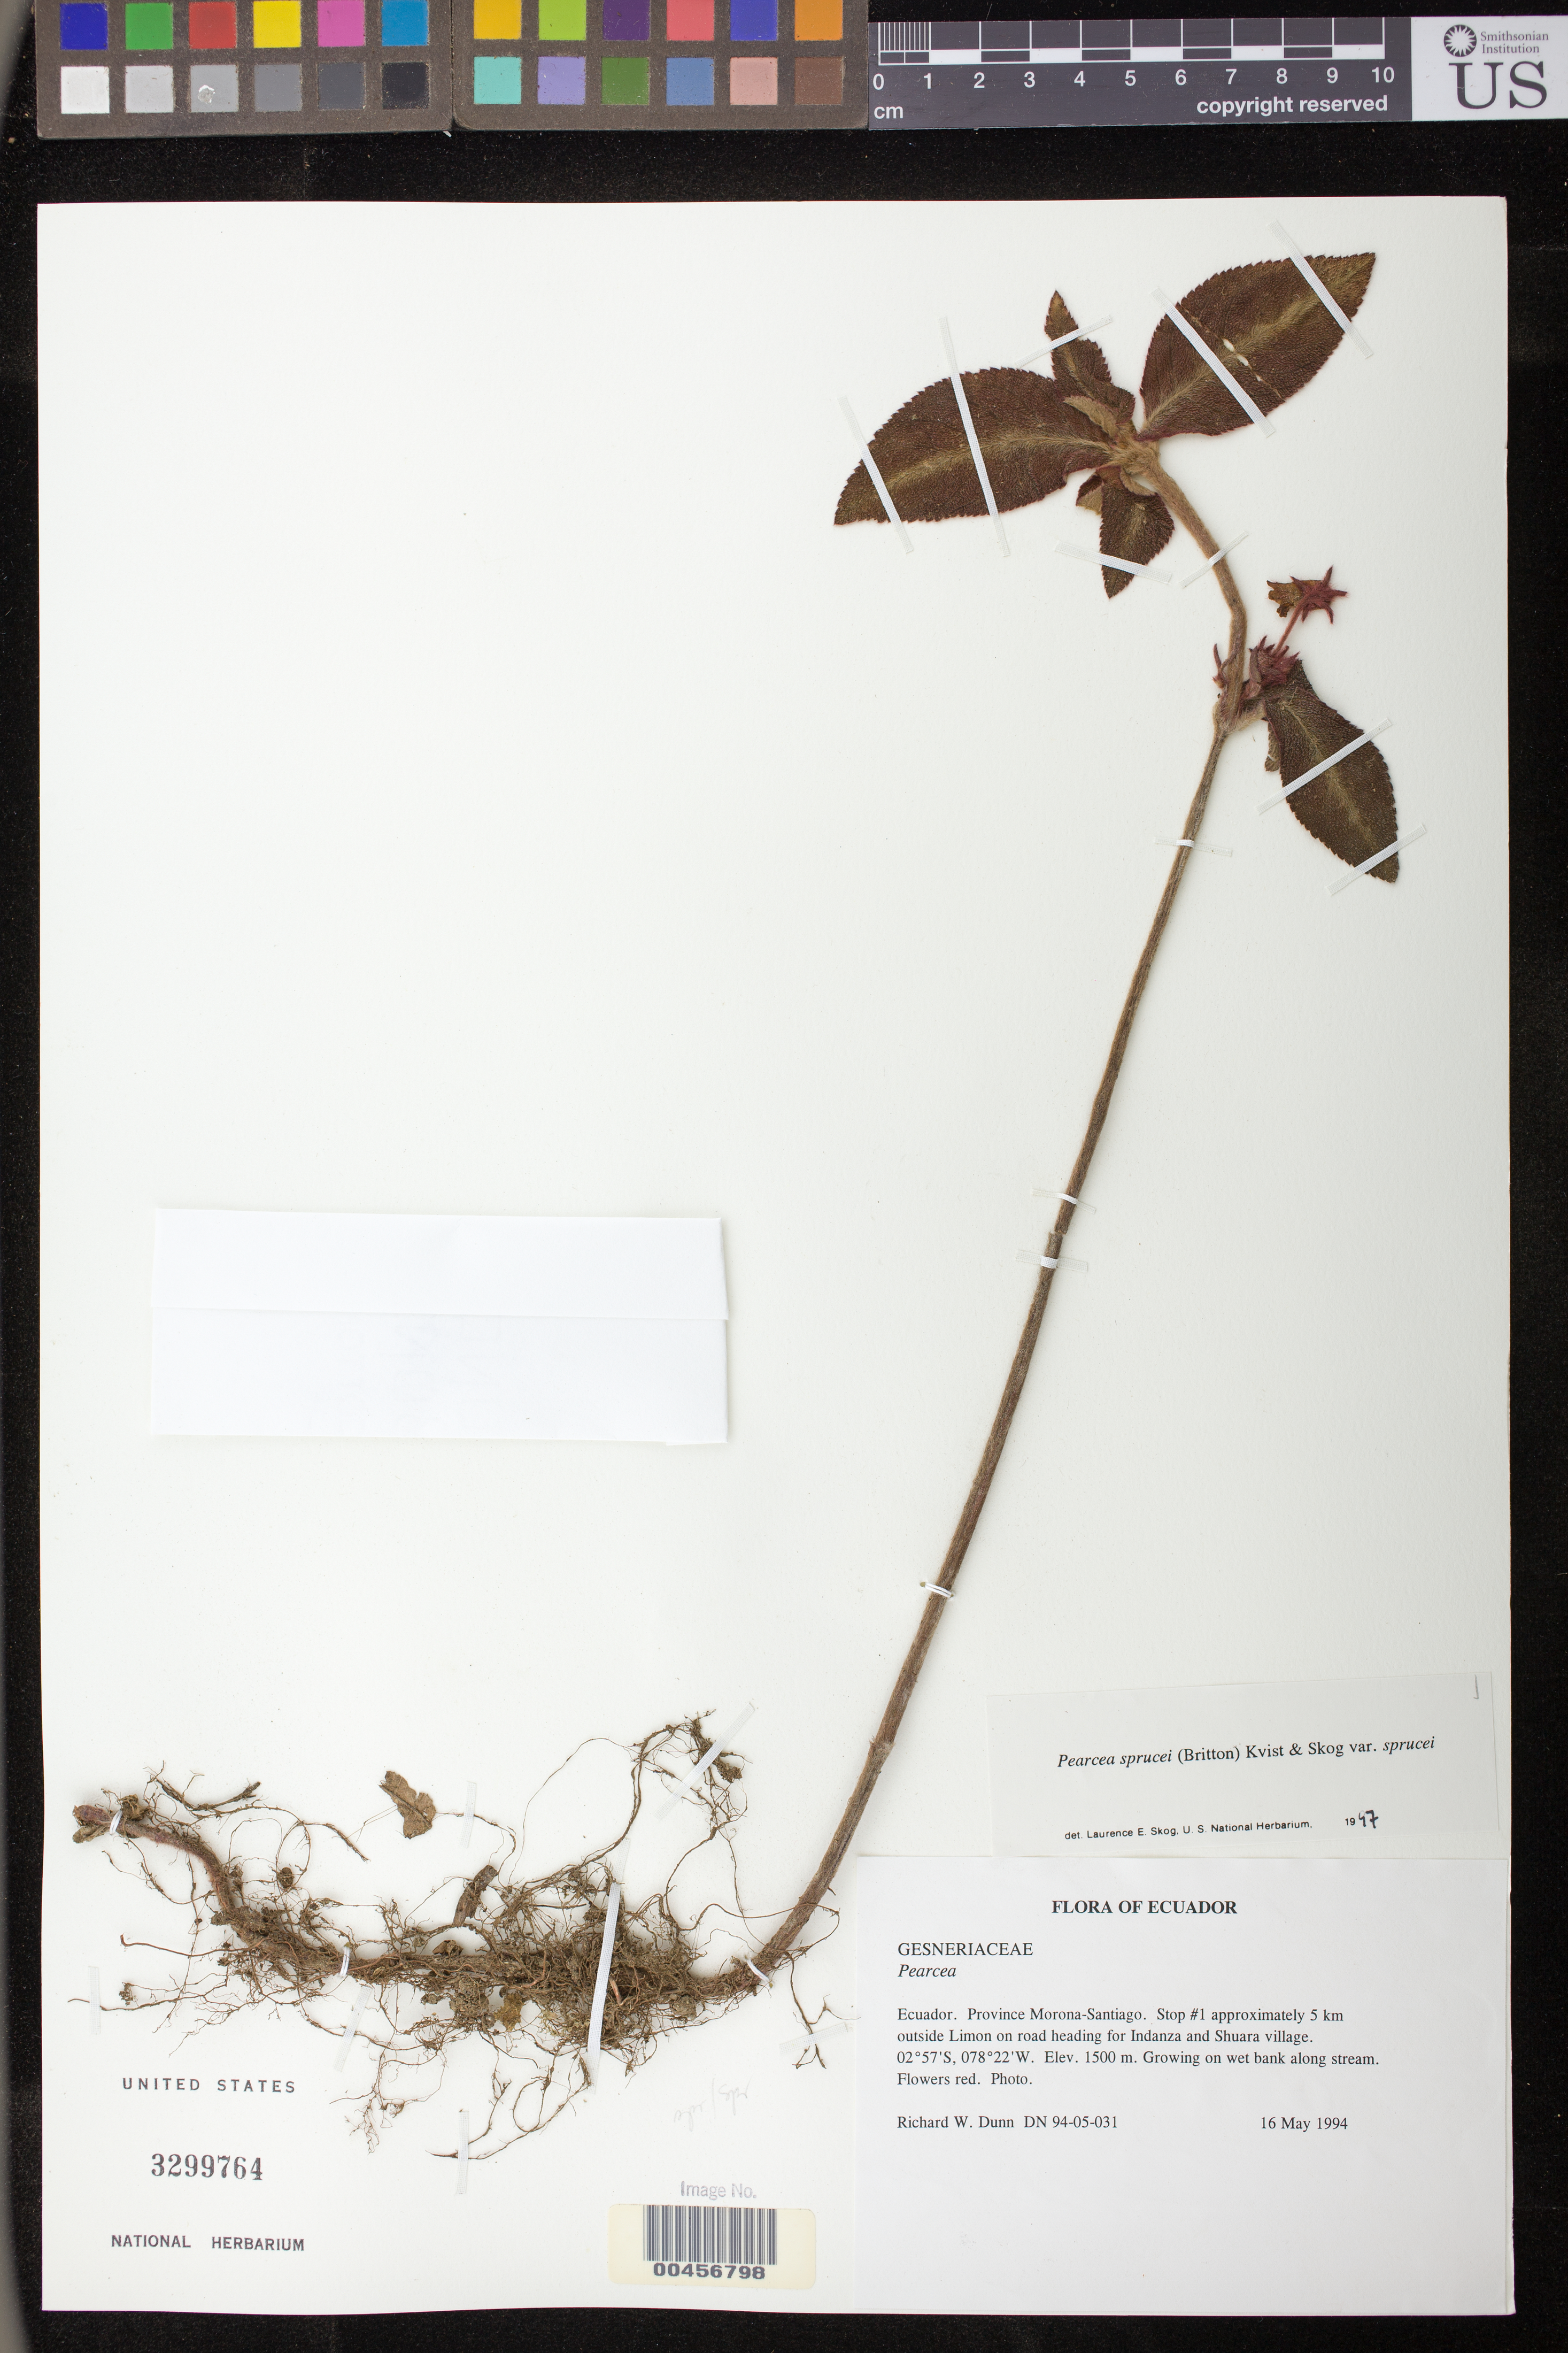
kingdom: Plantae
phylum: Tracheophyta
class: Magnoliopsida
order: Lamiales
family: Gesneriaceae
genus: Pearcea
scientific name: Pearcea sprucei var. sprucei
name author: (Britton ex Rusby) L.P. Kvist & L.E. Skog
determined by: Skog, Laurence E.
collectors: R. Dunn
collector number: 9405031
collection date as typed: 16 May 1994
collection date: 1994-05-16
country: Ecuador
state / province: Morona-Santiago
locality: Limon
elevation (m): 1500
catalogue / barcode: US 3299764